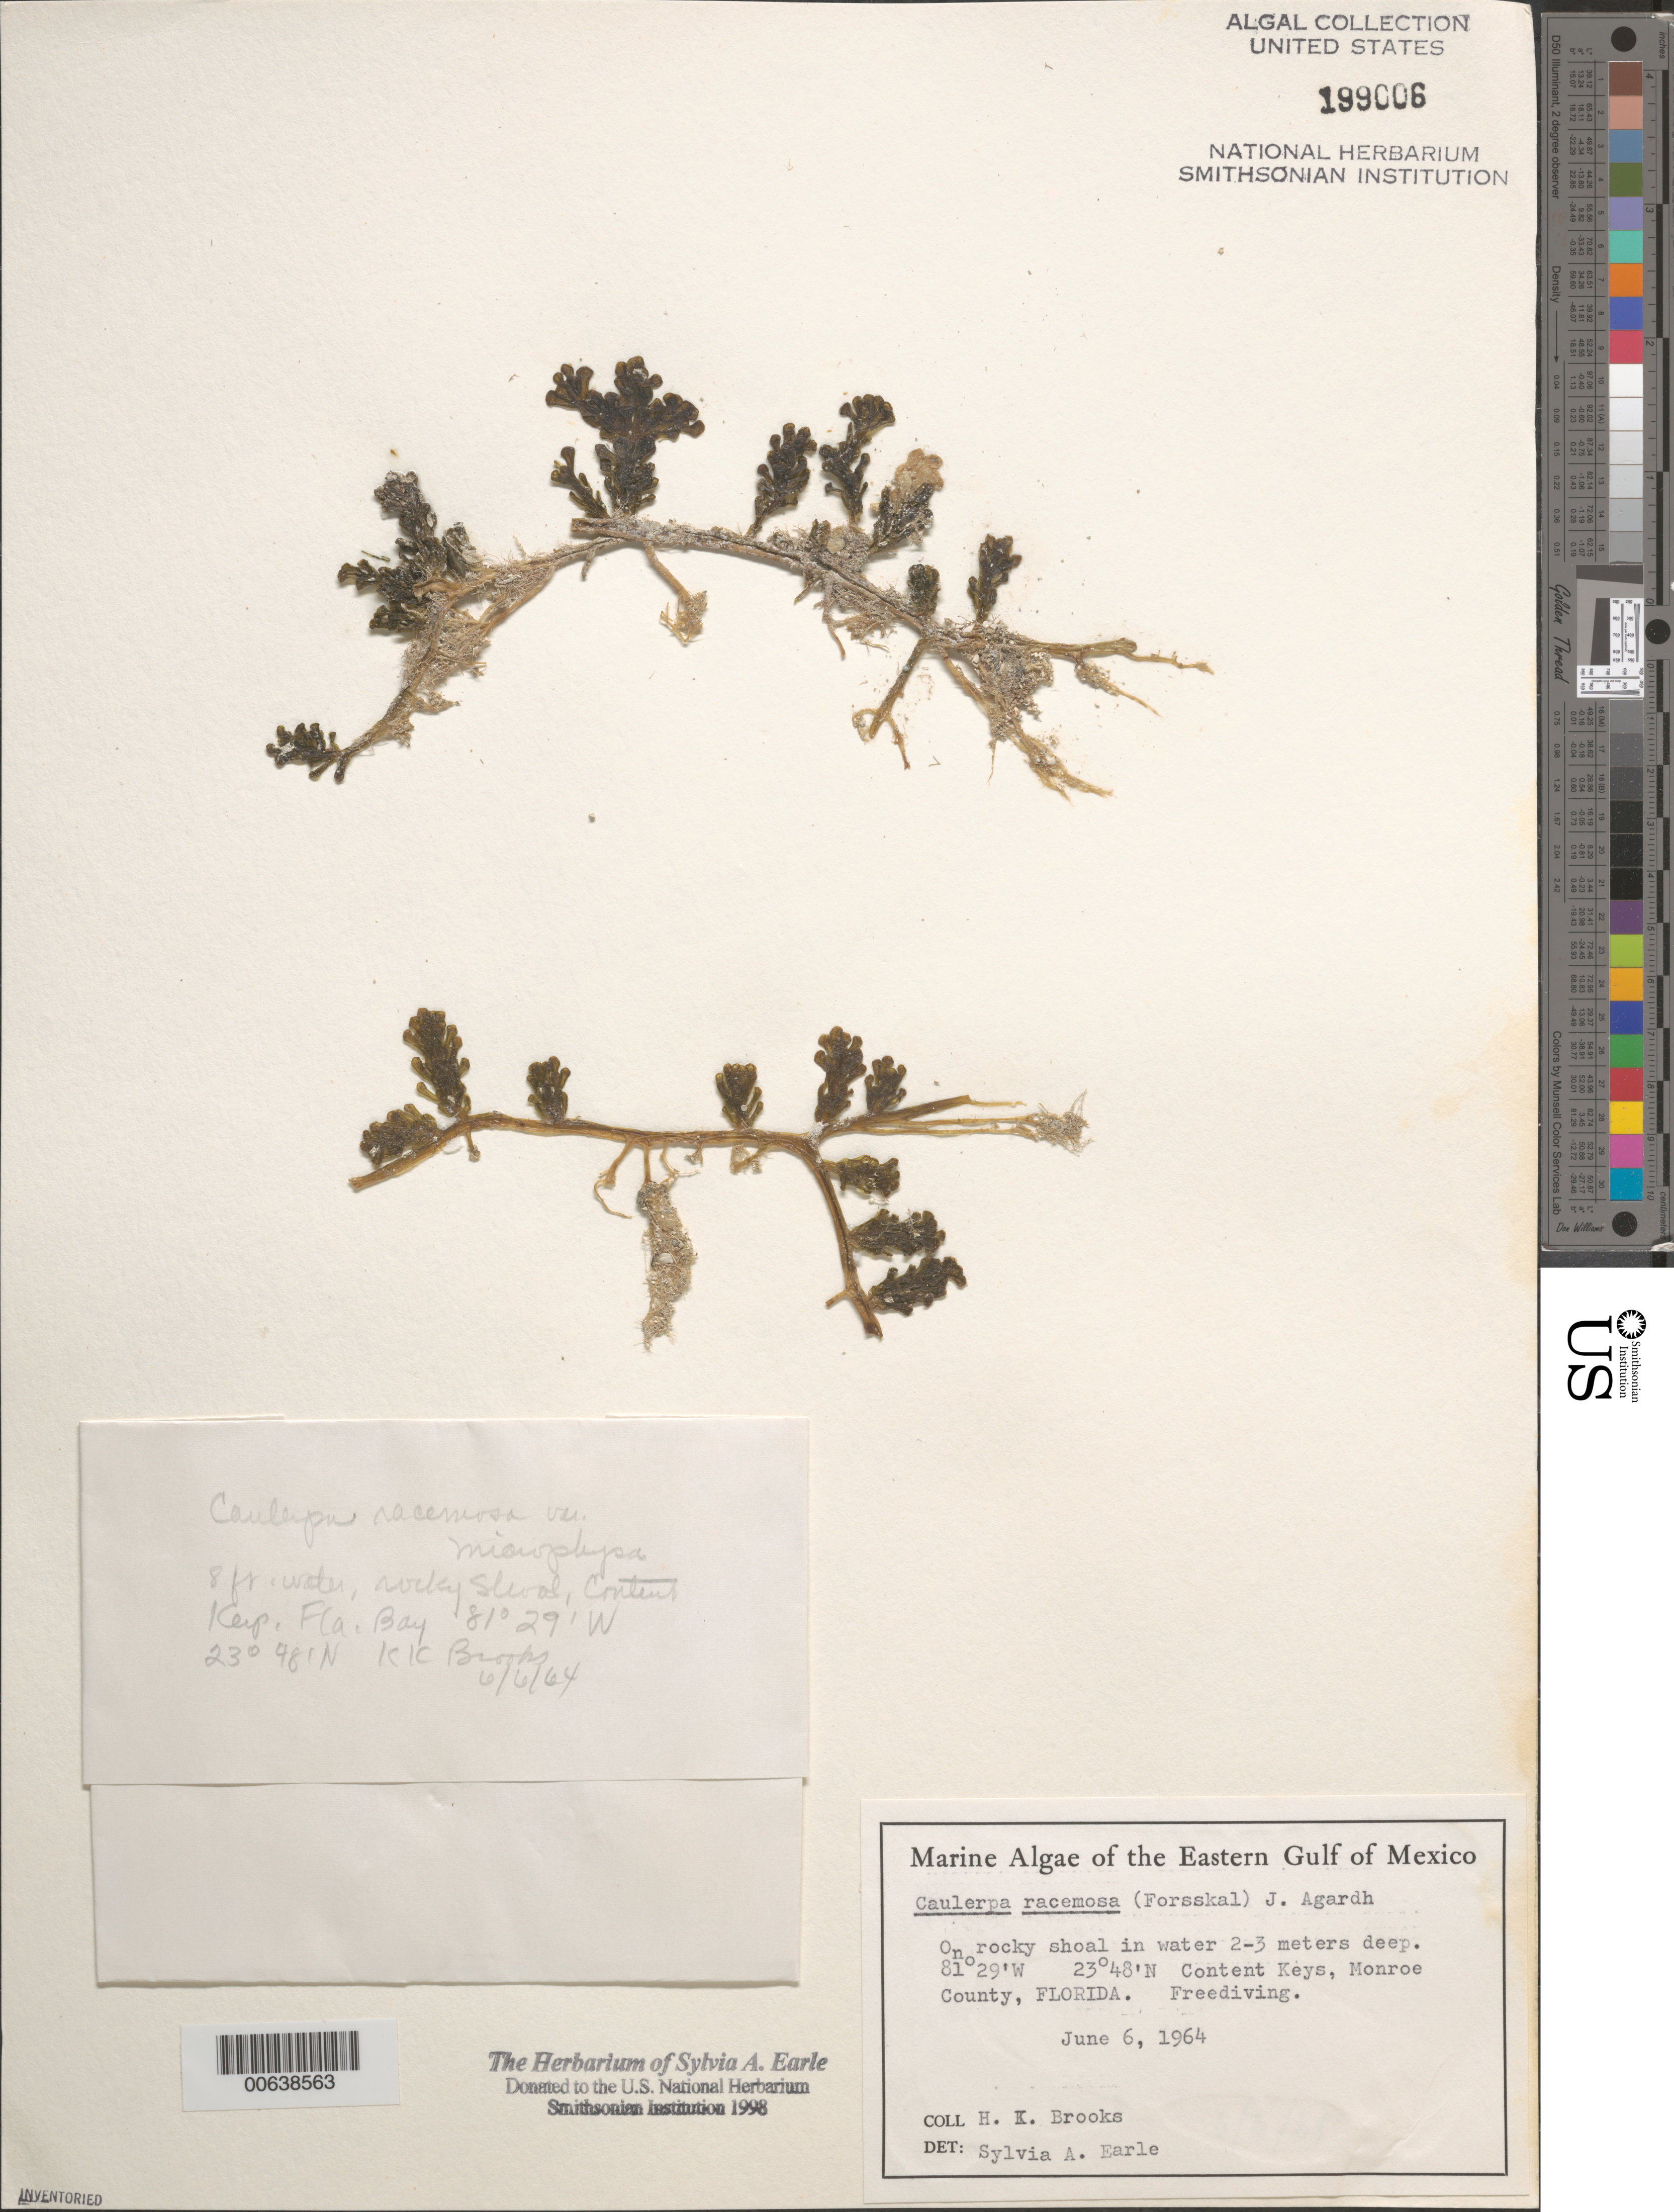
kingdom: Plantae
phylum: Chlorophyta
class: Ulvophyceae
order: Bryopsidales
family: Caulerpaceae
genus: Caulerpa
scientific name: Caulerpa racemosa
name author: (Forssk.) J. Agardh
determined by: Earle, S. A.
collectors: H. Brooks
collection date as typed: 06 Jun 1964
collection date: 1964-06-06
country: United States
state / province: Florida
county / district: Monroe County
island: Content Keys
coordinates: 23 48' N, 81 29' W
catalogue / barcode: US 199006